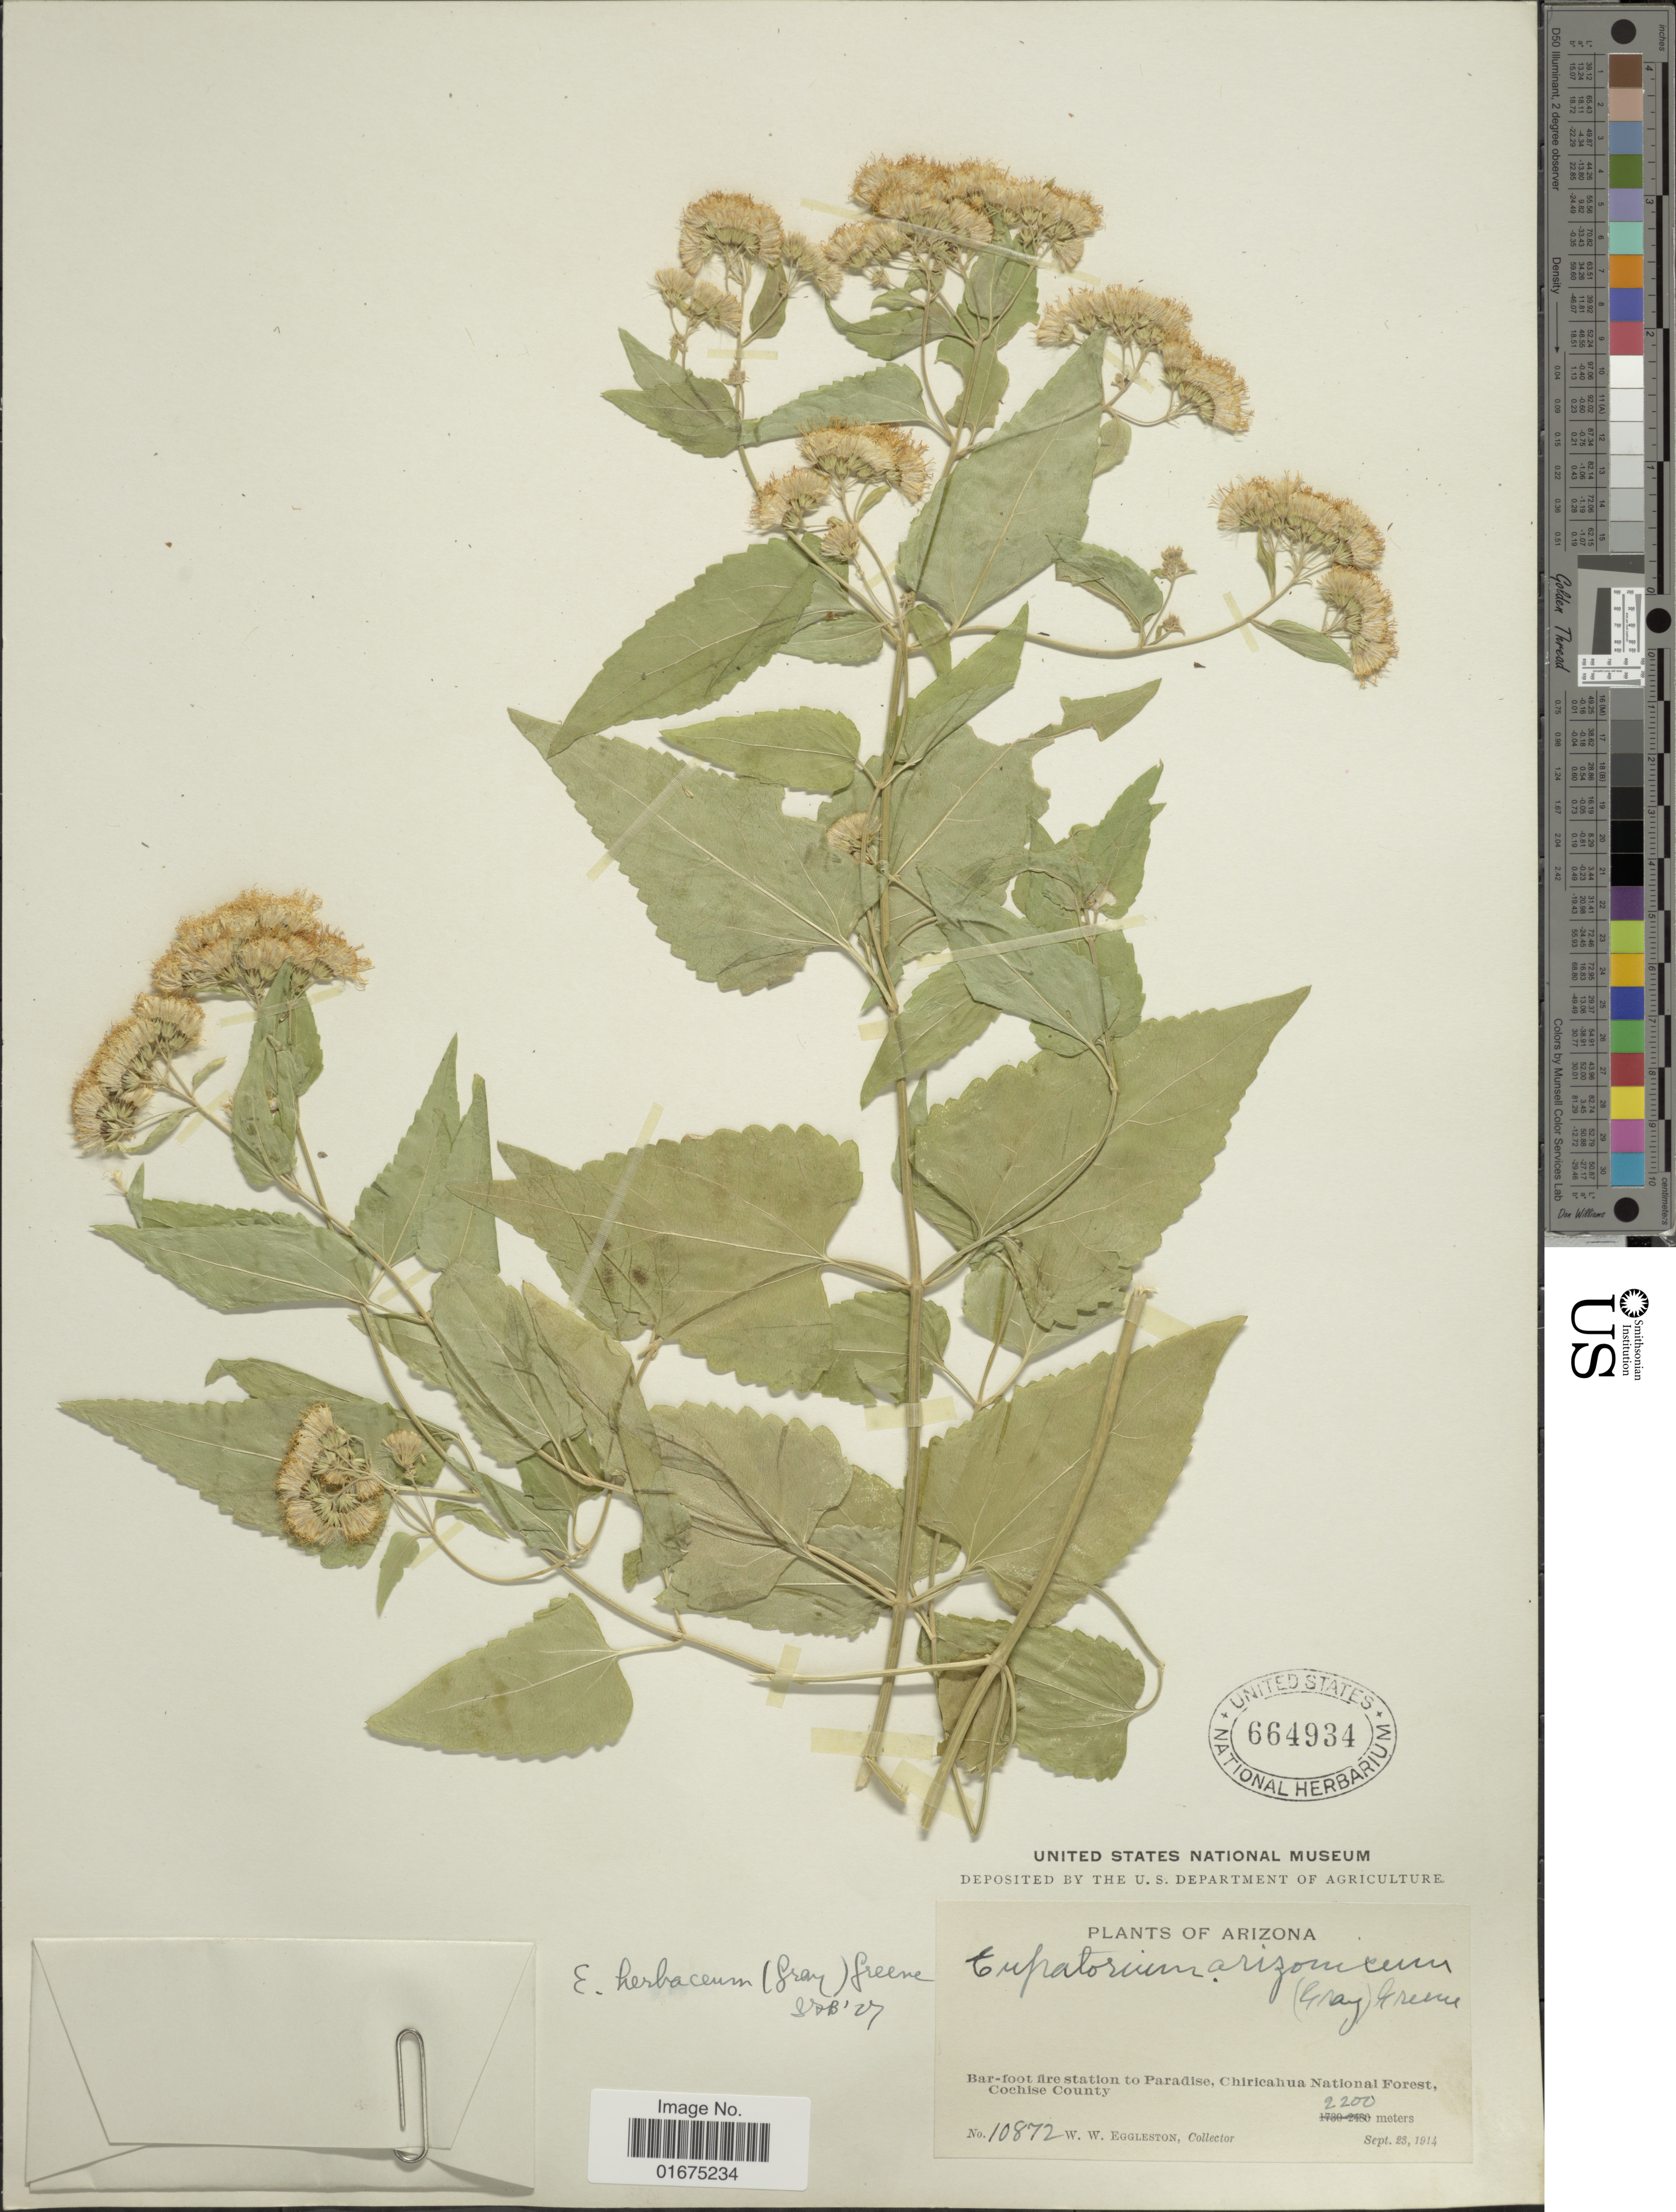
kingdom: Plantae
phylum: Tracheophyta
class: Magnoliopsida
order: Asterales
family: Asteraceae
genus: Ageratina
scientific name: Ageratina herbacea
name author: (A. Gray) R.M. King & H. Rob.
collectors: W. W. Eggleston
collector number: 10872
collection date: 1914-09-23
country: United States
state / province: Arizona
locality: Bar-foot fire station, Chiricahua National Park, Cochise County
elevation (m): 2200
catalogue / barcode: US 664934